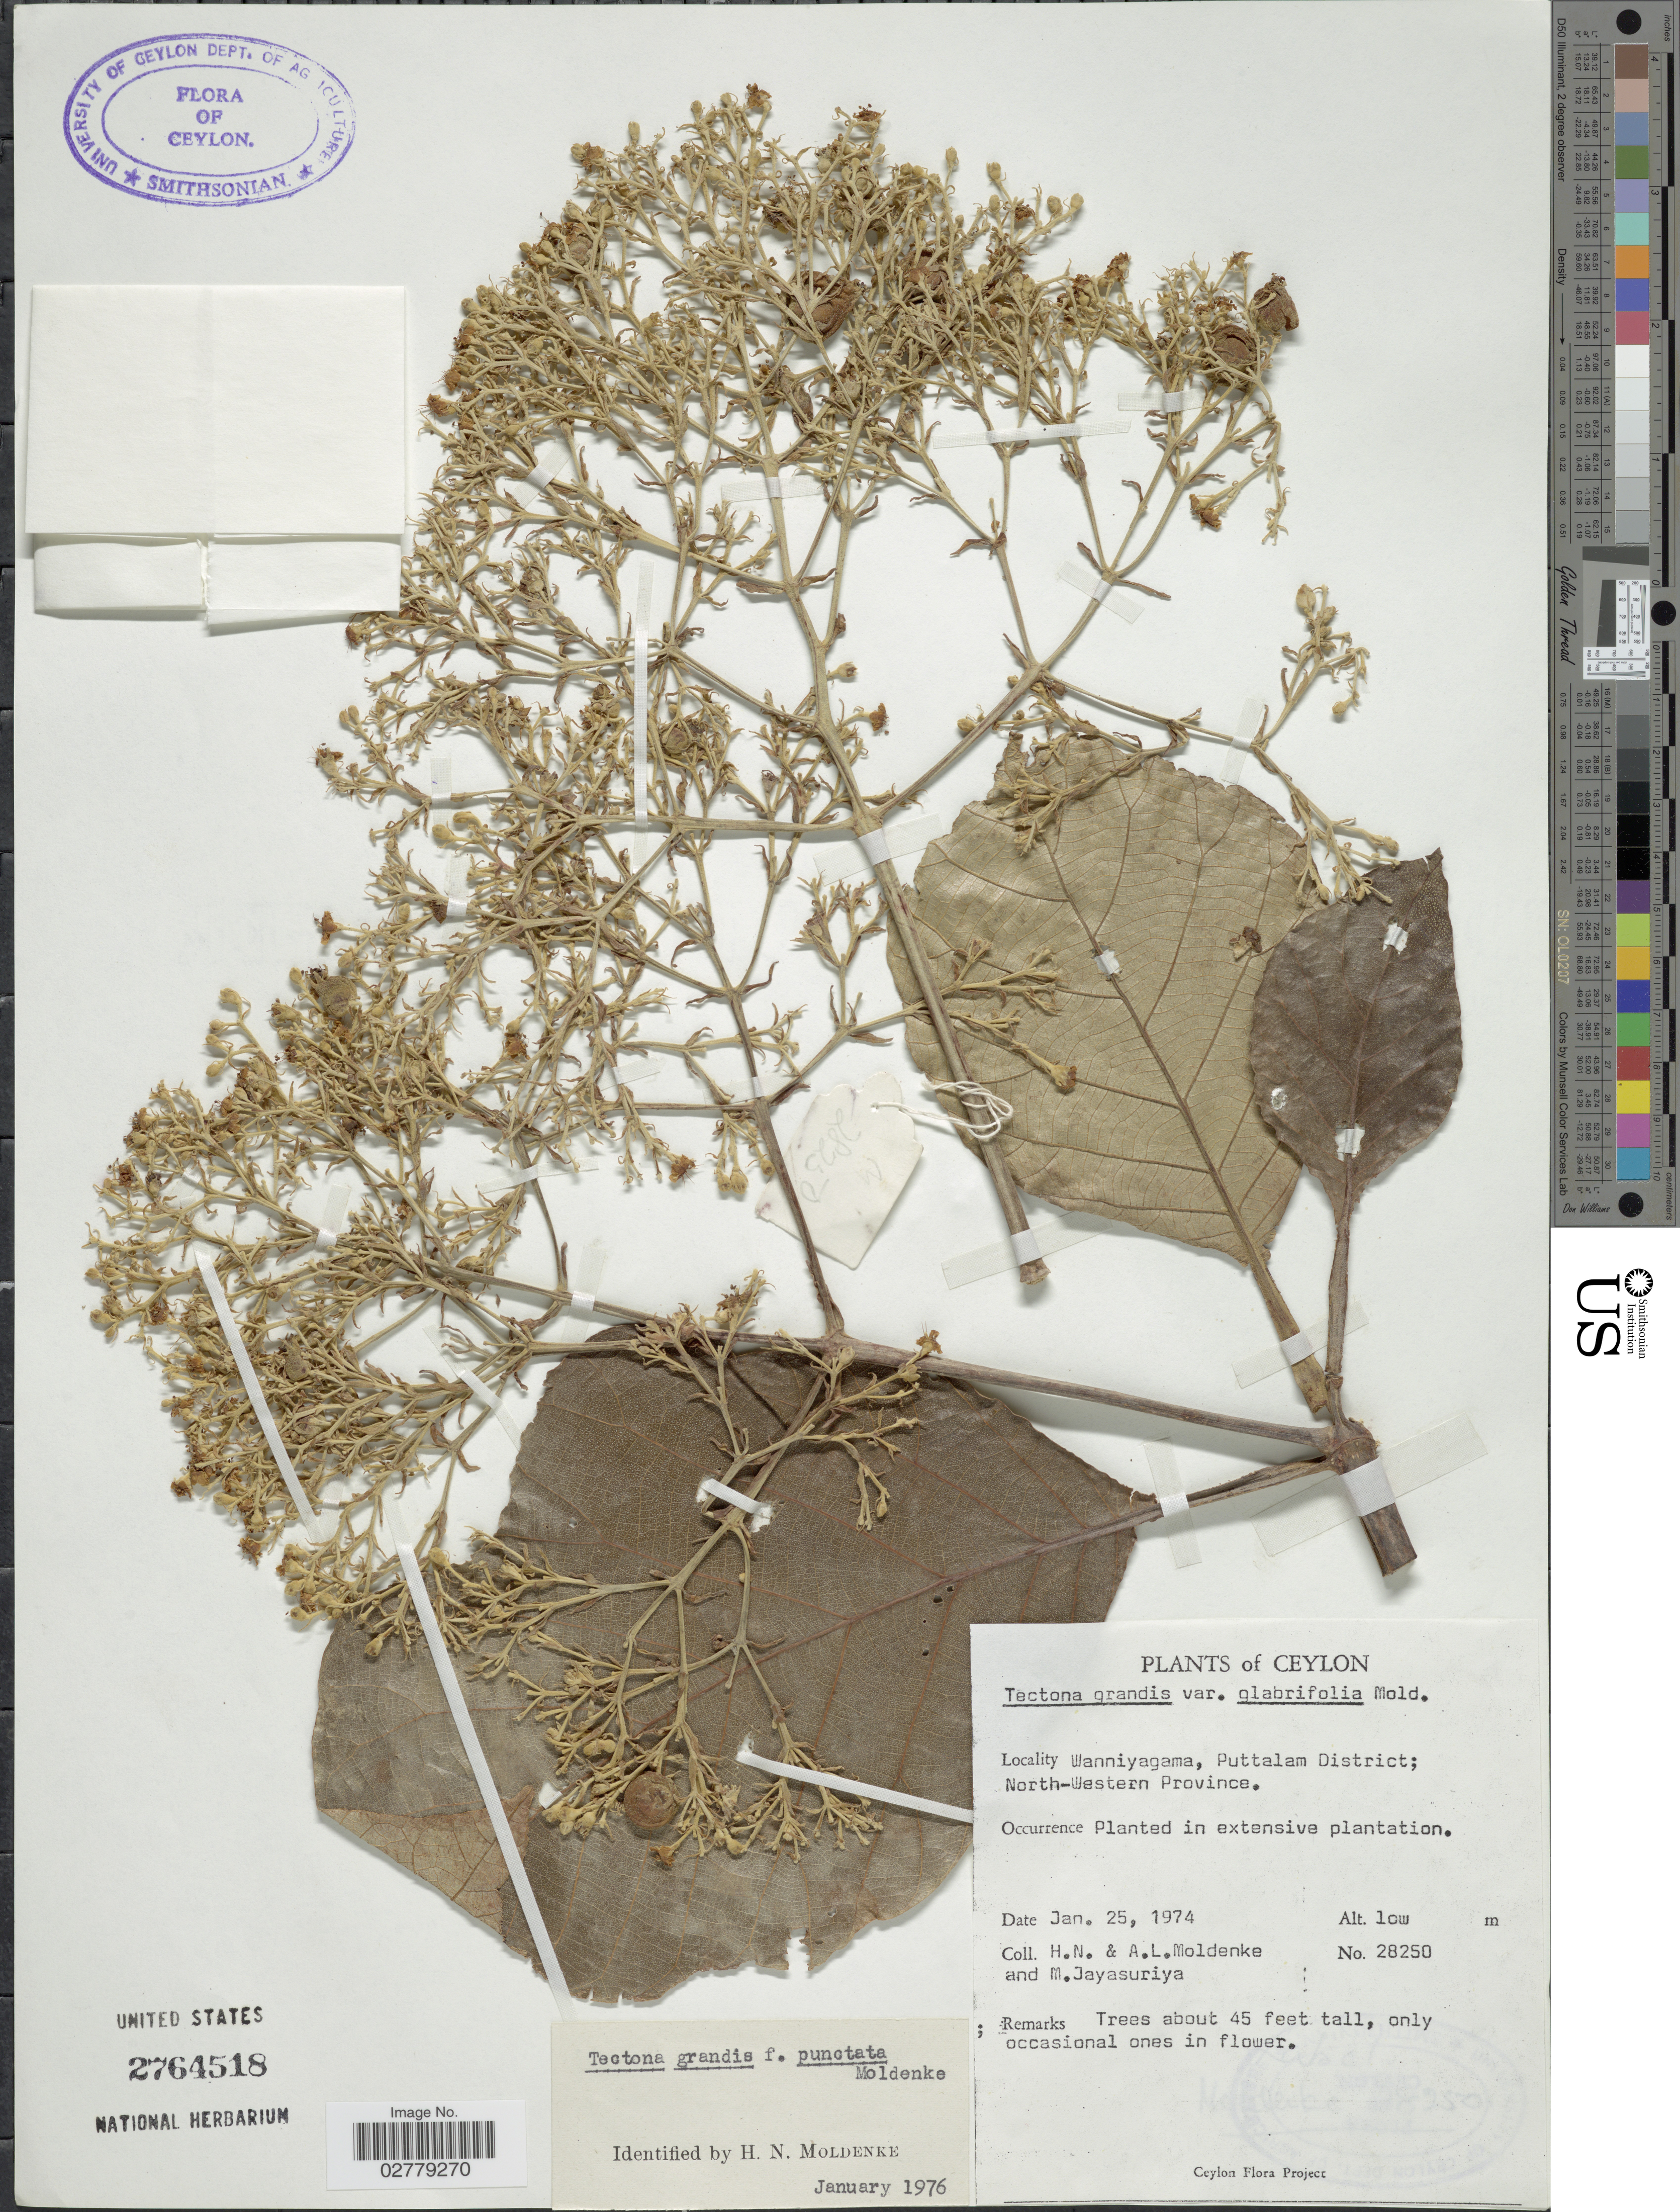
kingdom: Plantae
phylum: Tracheophyta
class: Magnoliopsida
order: Lamiales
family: Lamiaceae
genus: Tectona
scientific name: Tectona grandis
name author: L. f.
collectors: H. N. Moldenke, A. L. Moldenke & M. Jayasuriya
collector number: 28250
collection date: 1974-01-25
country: Sri Lanka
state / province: North Western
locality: Wanniyagama, Puttalam District; North-Western Province.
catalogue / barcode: US 2764518